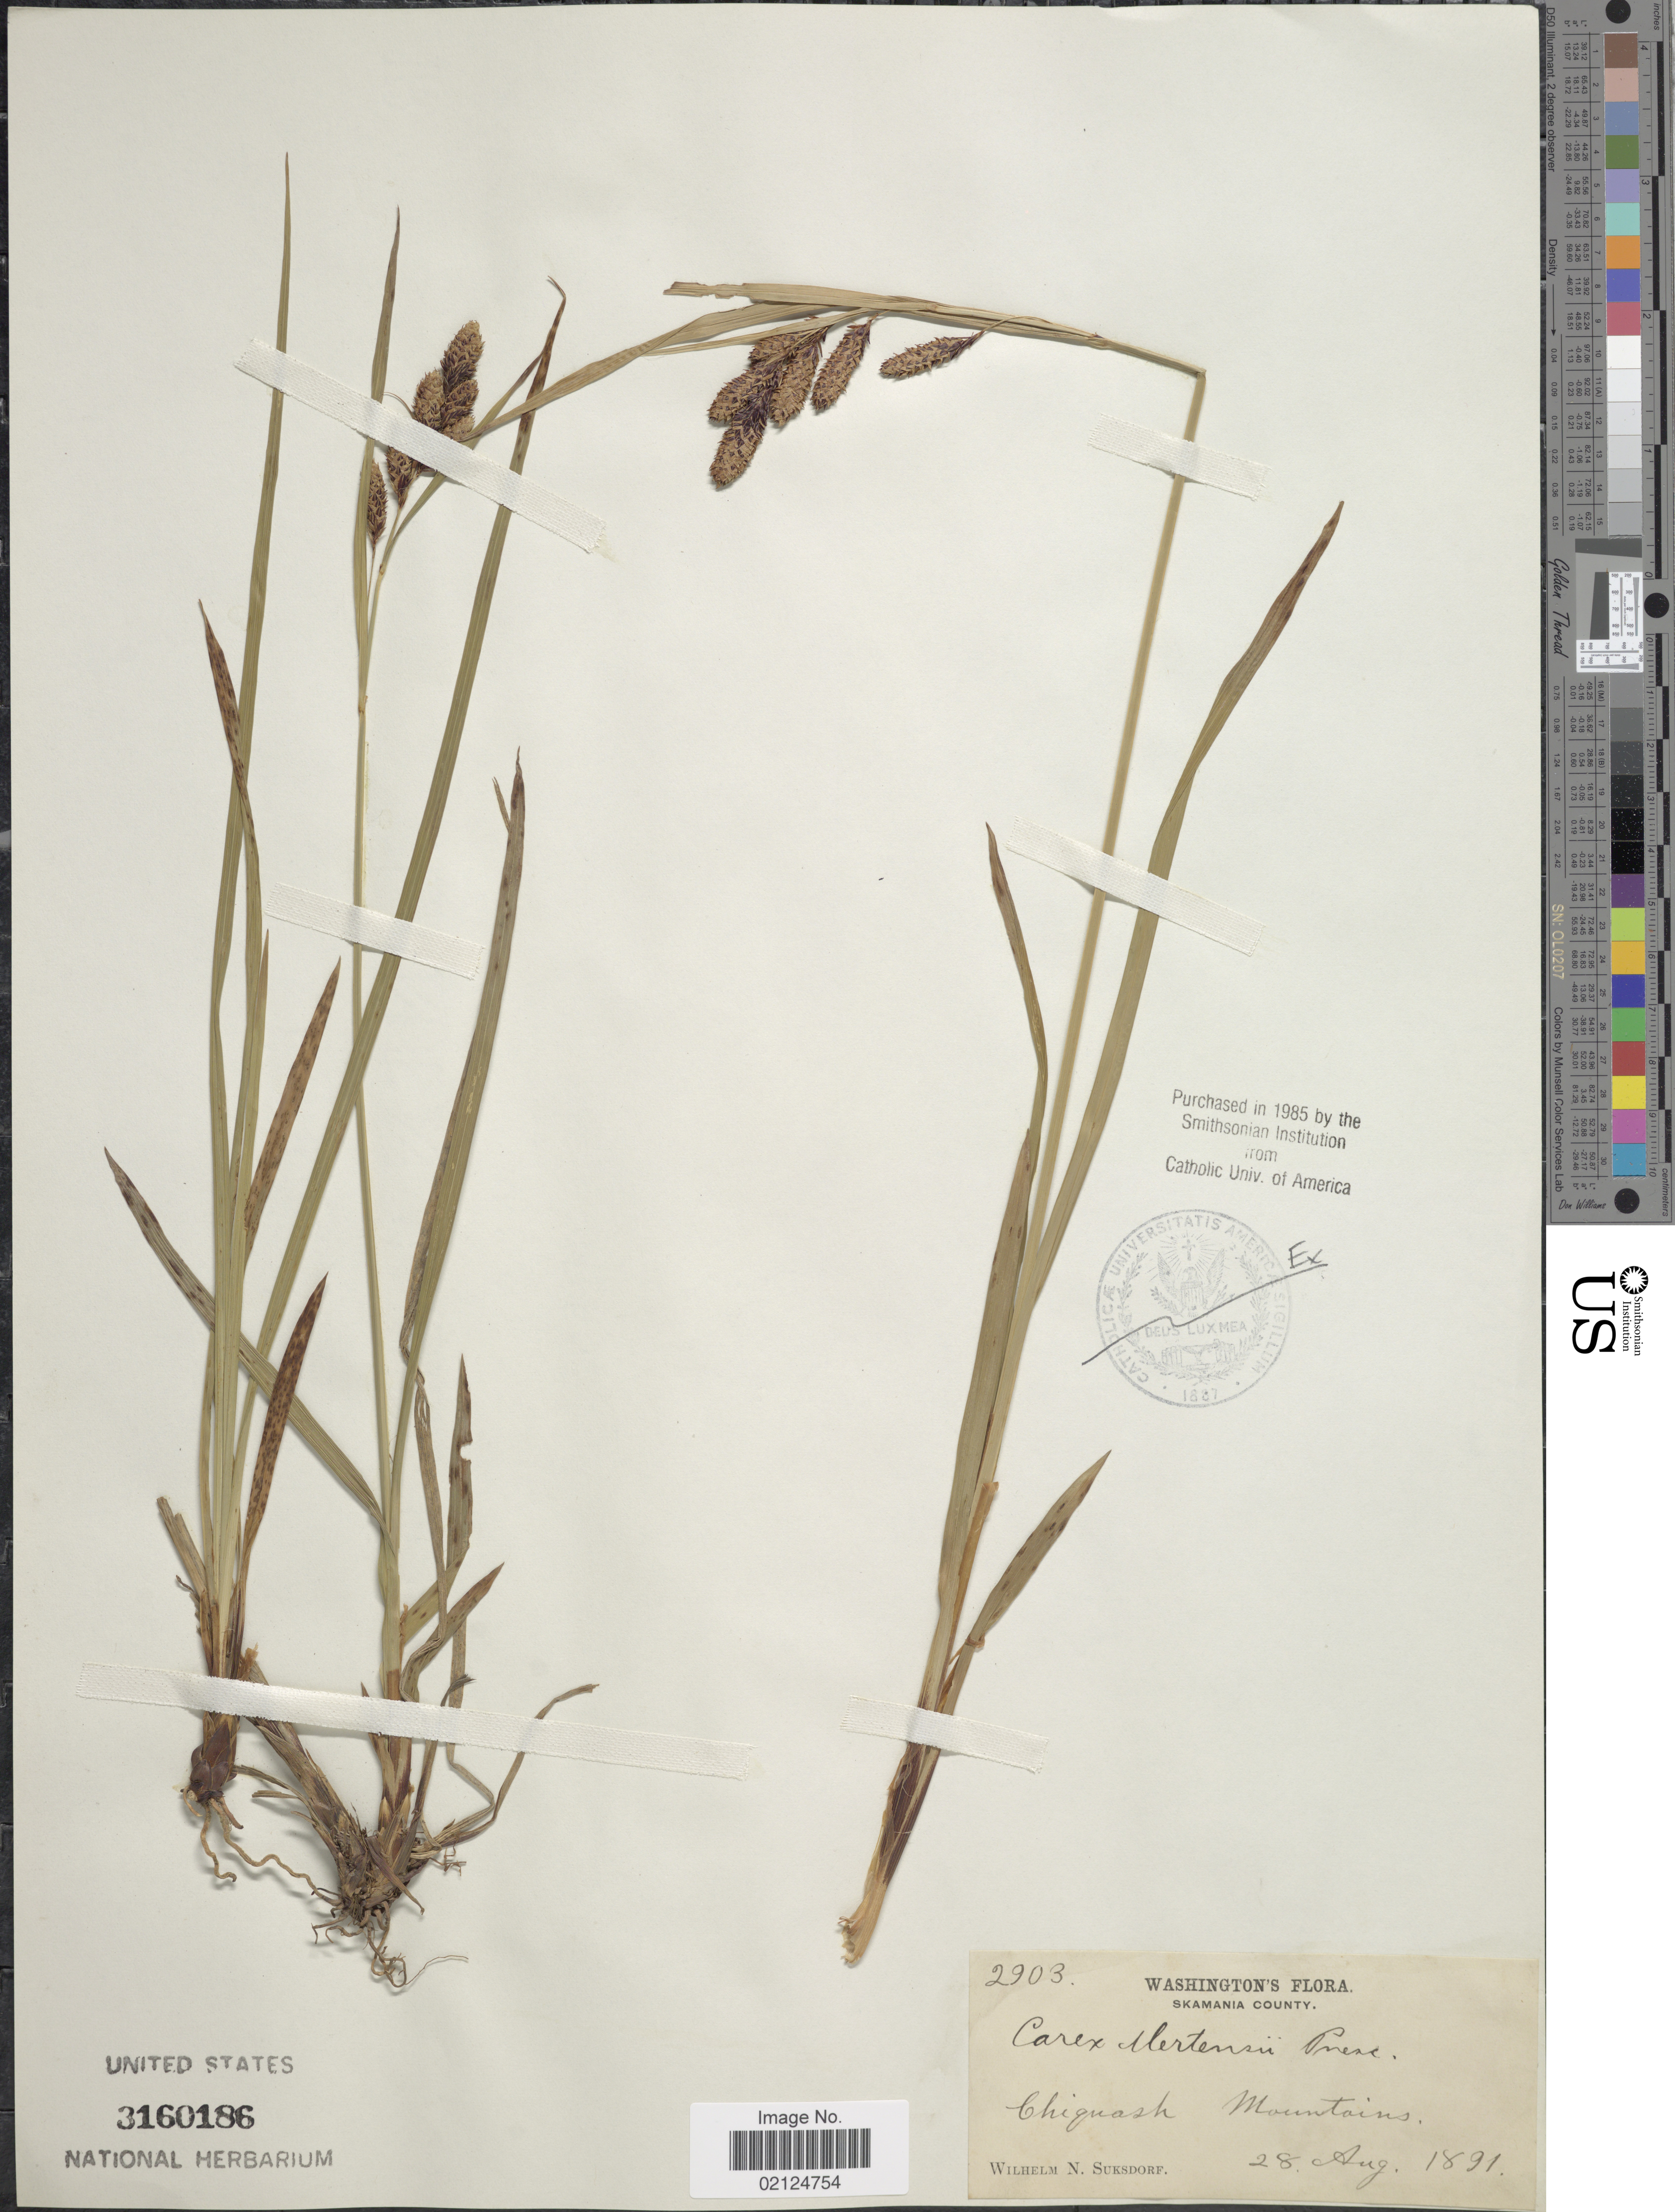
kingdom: Plantae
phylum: Tracheophyta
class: Liliopsida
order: Poales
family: Cyperaceae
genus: Carex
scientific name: Carex mertensii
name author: J.D. Prescott ex Bong.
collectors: W. N. Suksdorf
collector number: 2903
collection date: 1891-08-28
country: United States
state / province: Washington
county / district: Skamania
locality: Skamania County, Chiquash Mountains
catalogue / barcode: US 3160186